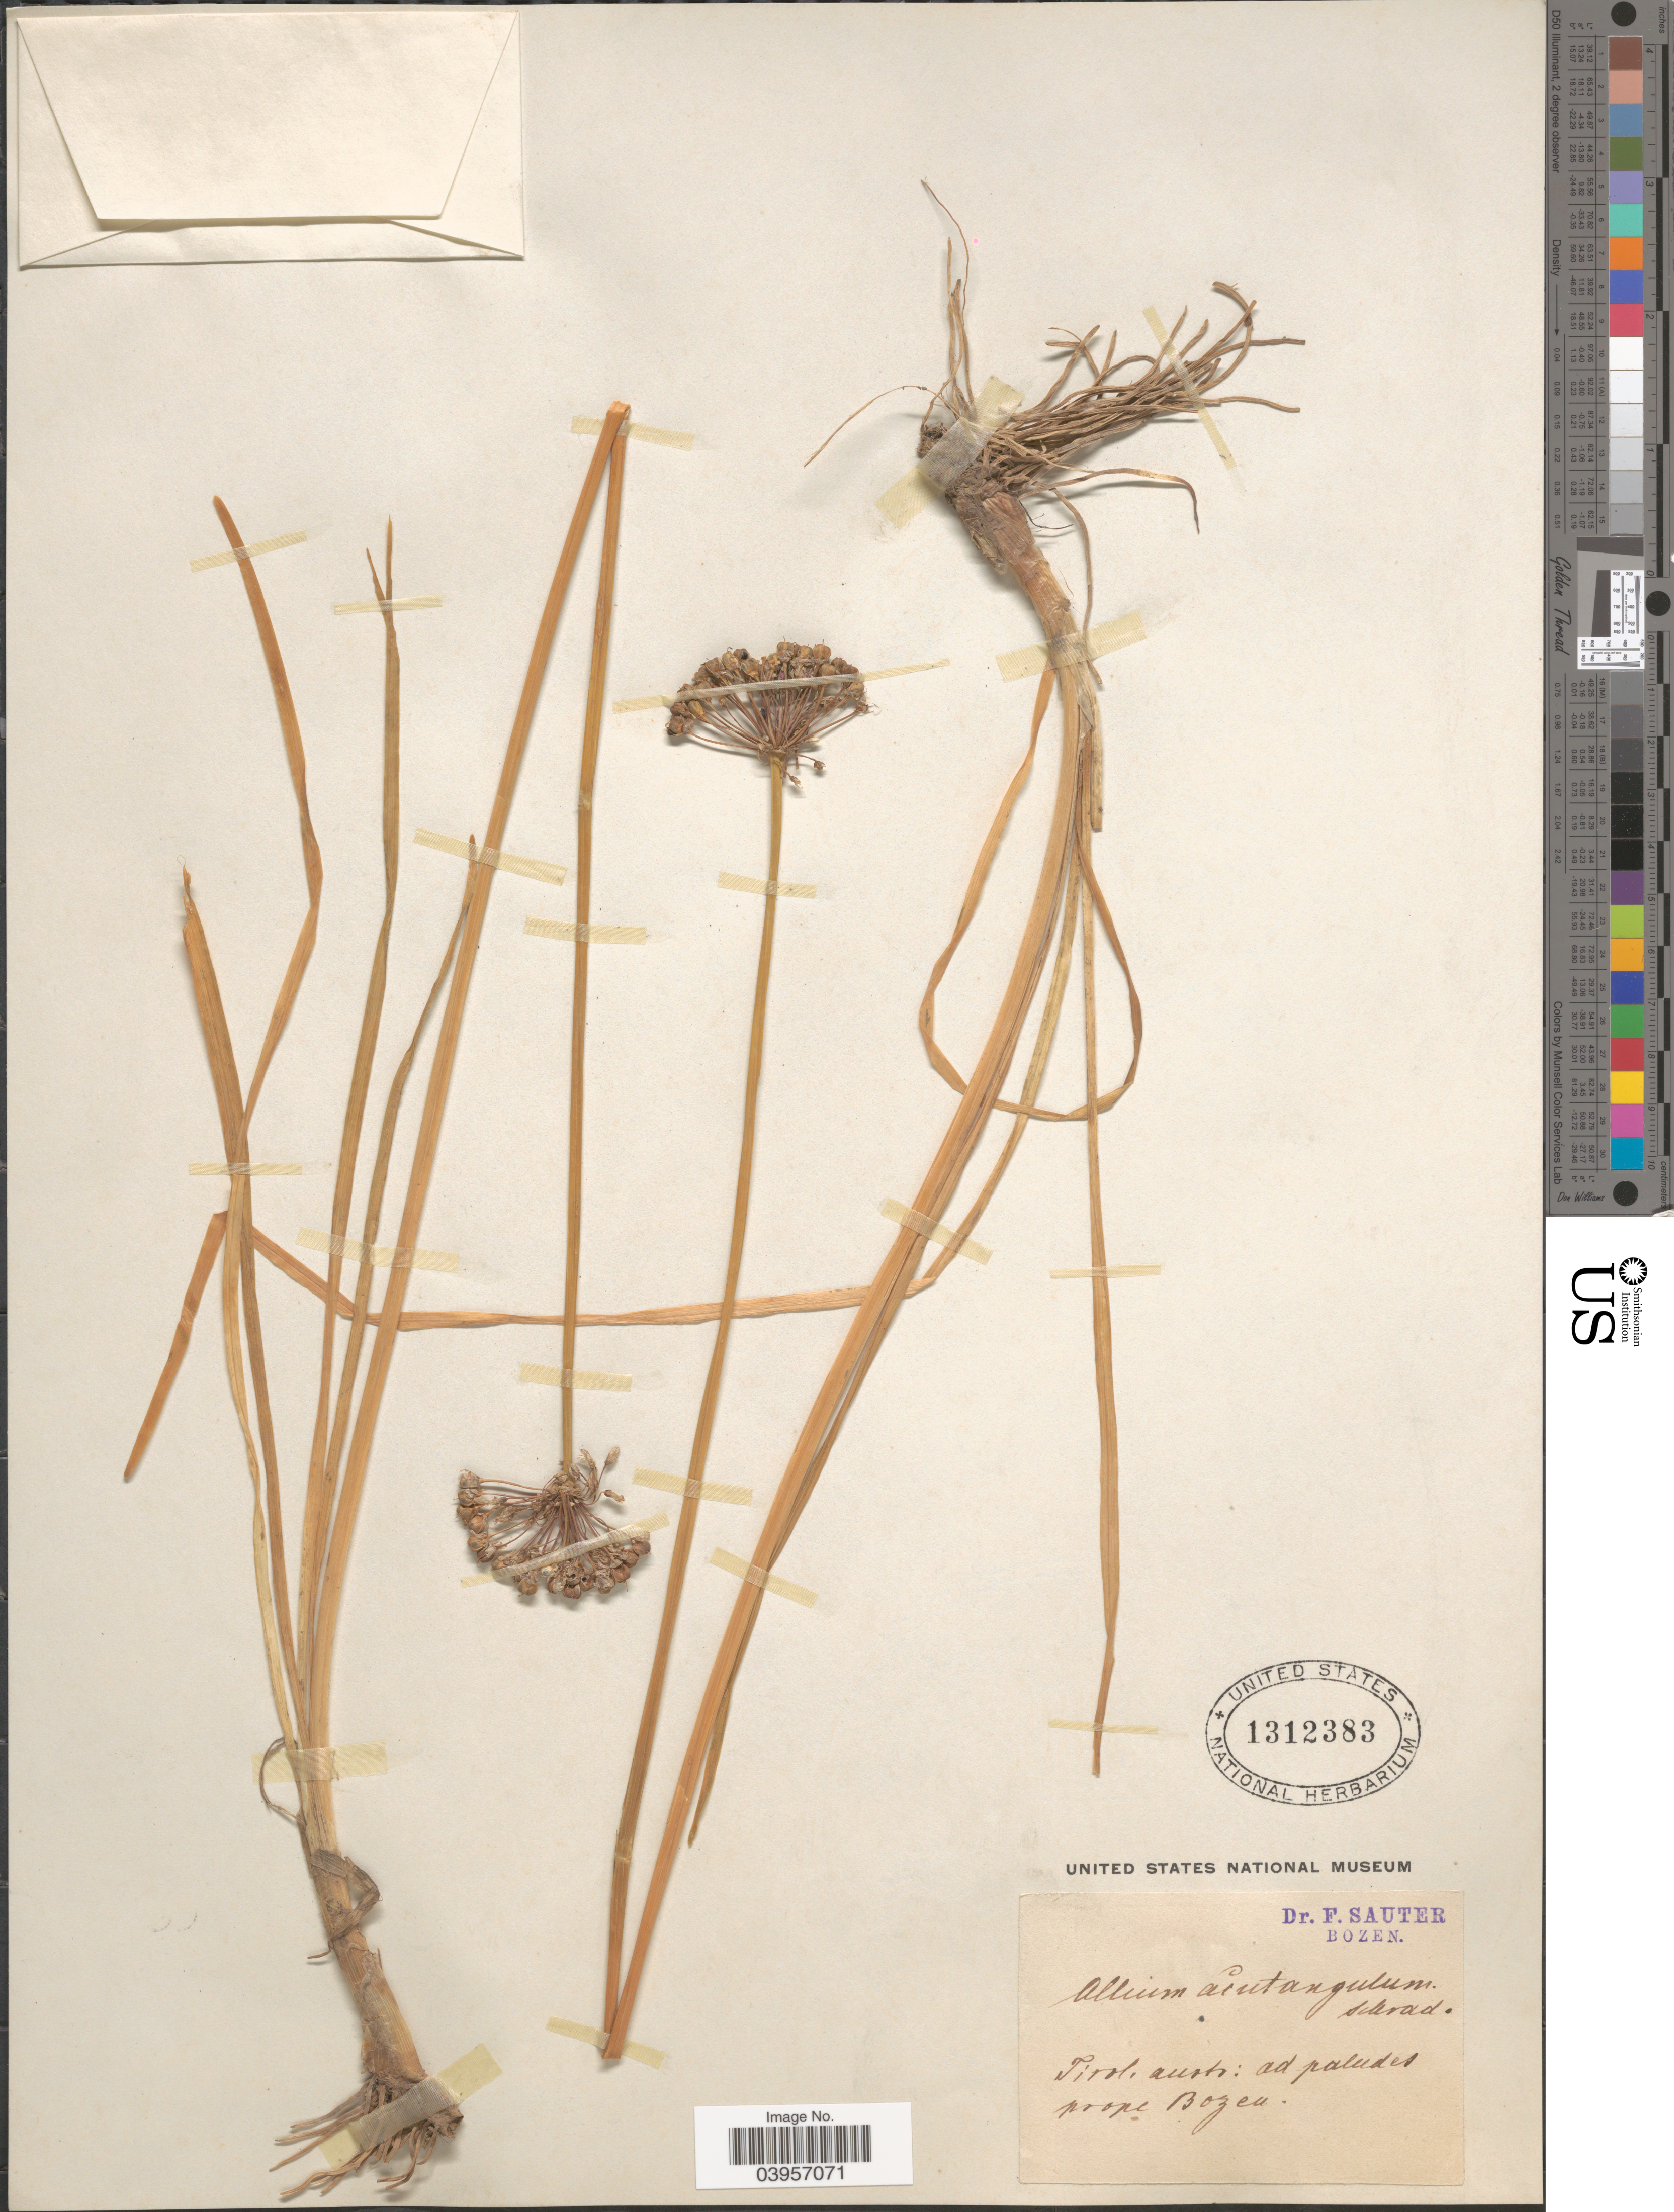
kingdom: Plantae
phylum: Tracheophyta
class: Liliopsida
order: Asparagales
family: Amaryllidaceae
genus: Allium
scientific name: Allium angulosum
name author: L.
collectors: F. Sauter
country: Italy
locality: Tirol austr: ad paludes prope Bozen.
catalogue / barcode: US 1312383